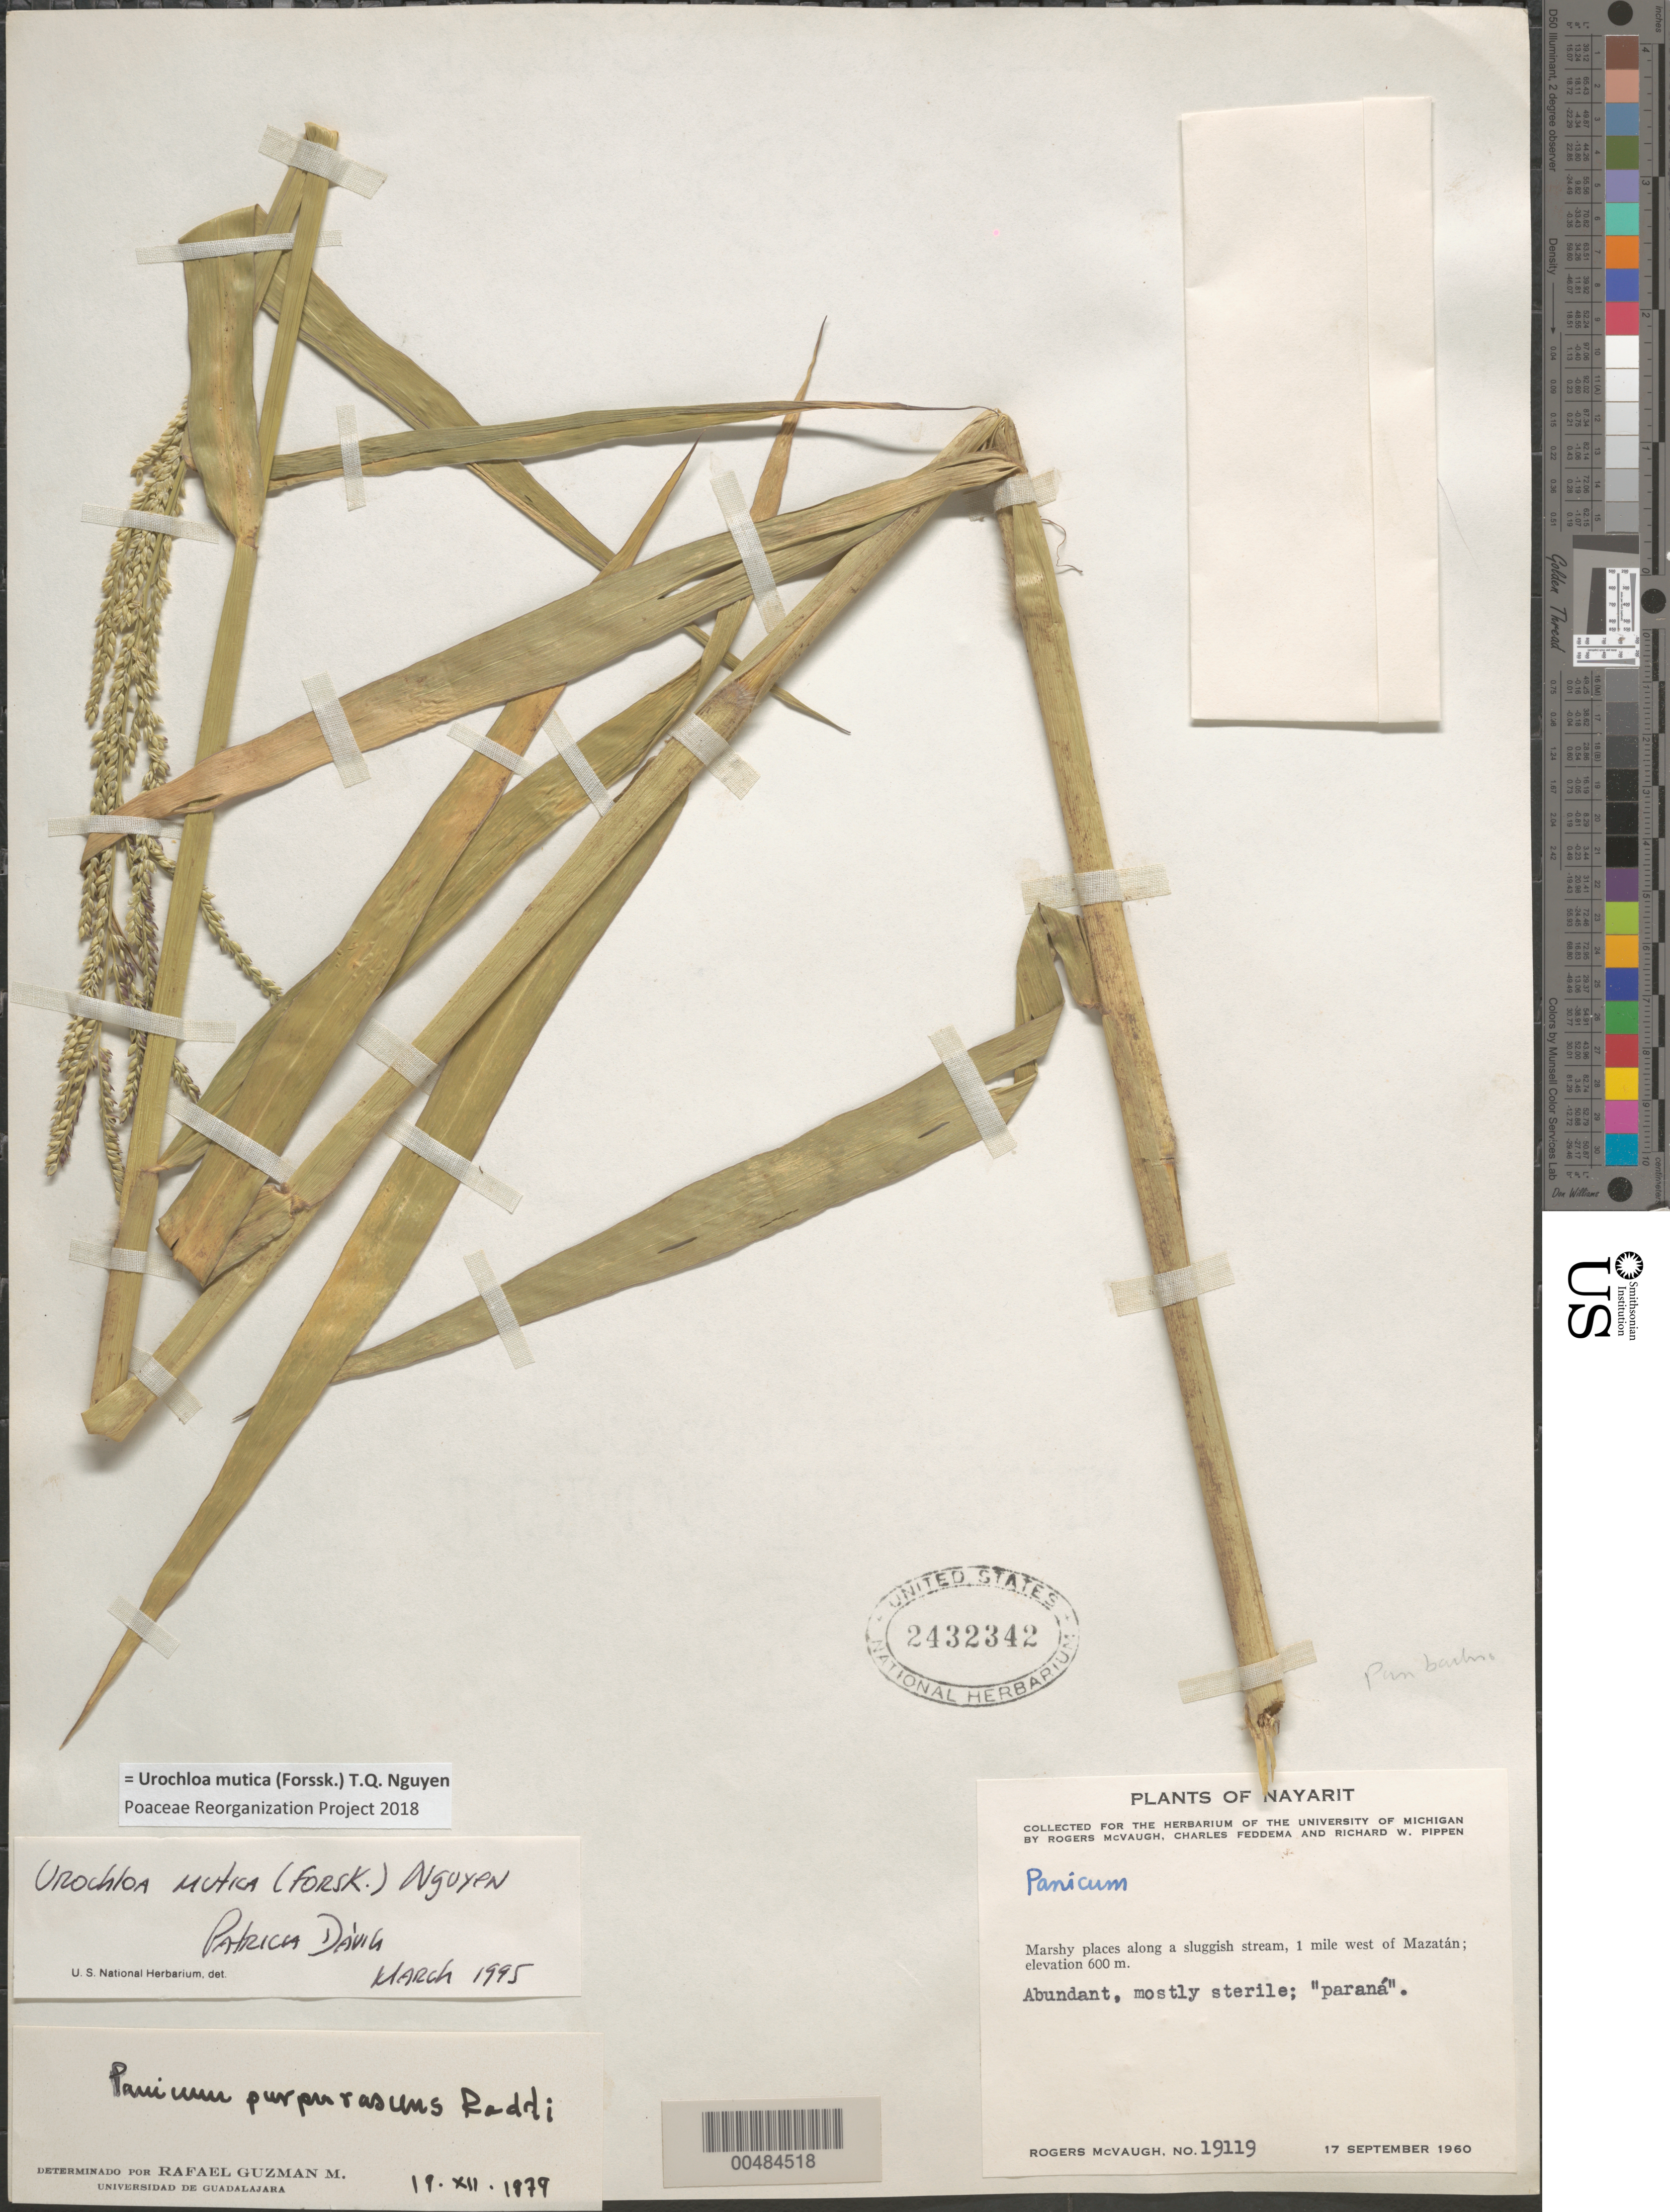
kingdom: Plantae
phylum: Tracheophyta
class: Liliopsida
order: Poales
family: Poaceae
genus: Urochloa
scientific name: Urochloa mutica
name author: (Forssk.) T.Q. Nguyen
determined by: Dávila, P. D.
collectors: R. McVaugh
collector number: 19119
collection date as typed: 17 Sep 1960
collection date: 1960-09-17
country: Mexico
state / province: Nayarit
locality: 1 mi W of Mazatlán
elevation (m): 600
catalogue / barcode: US 2432342